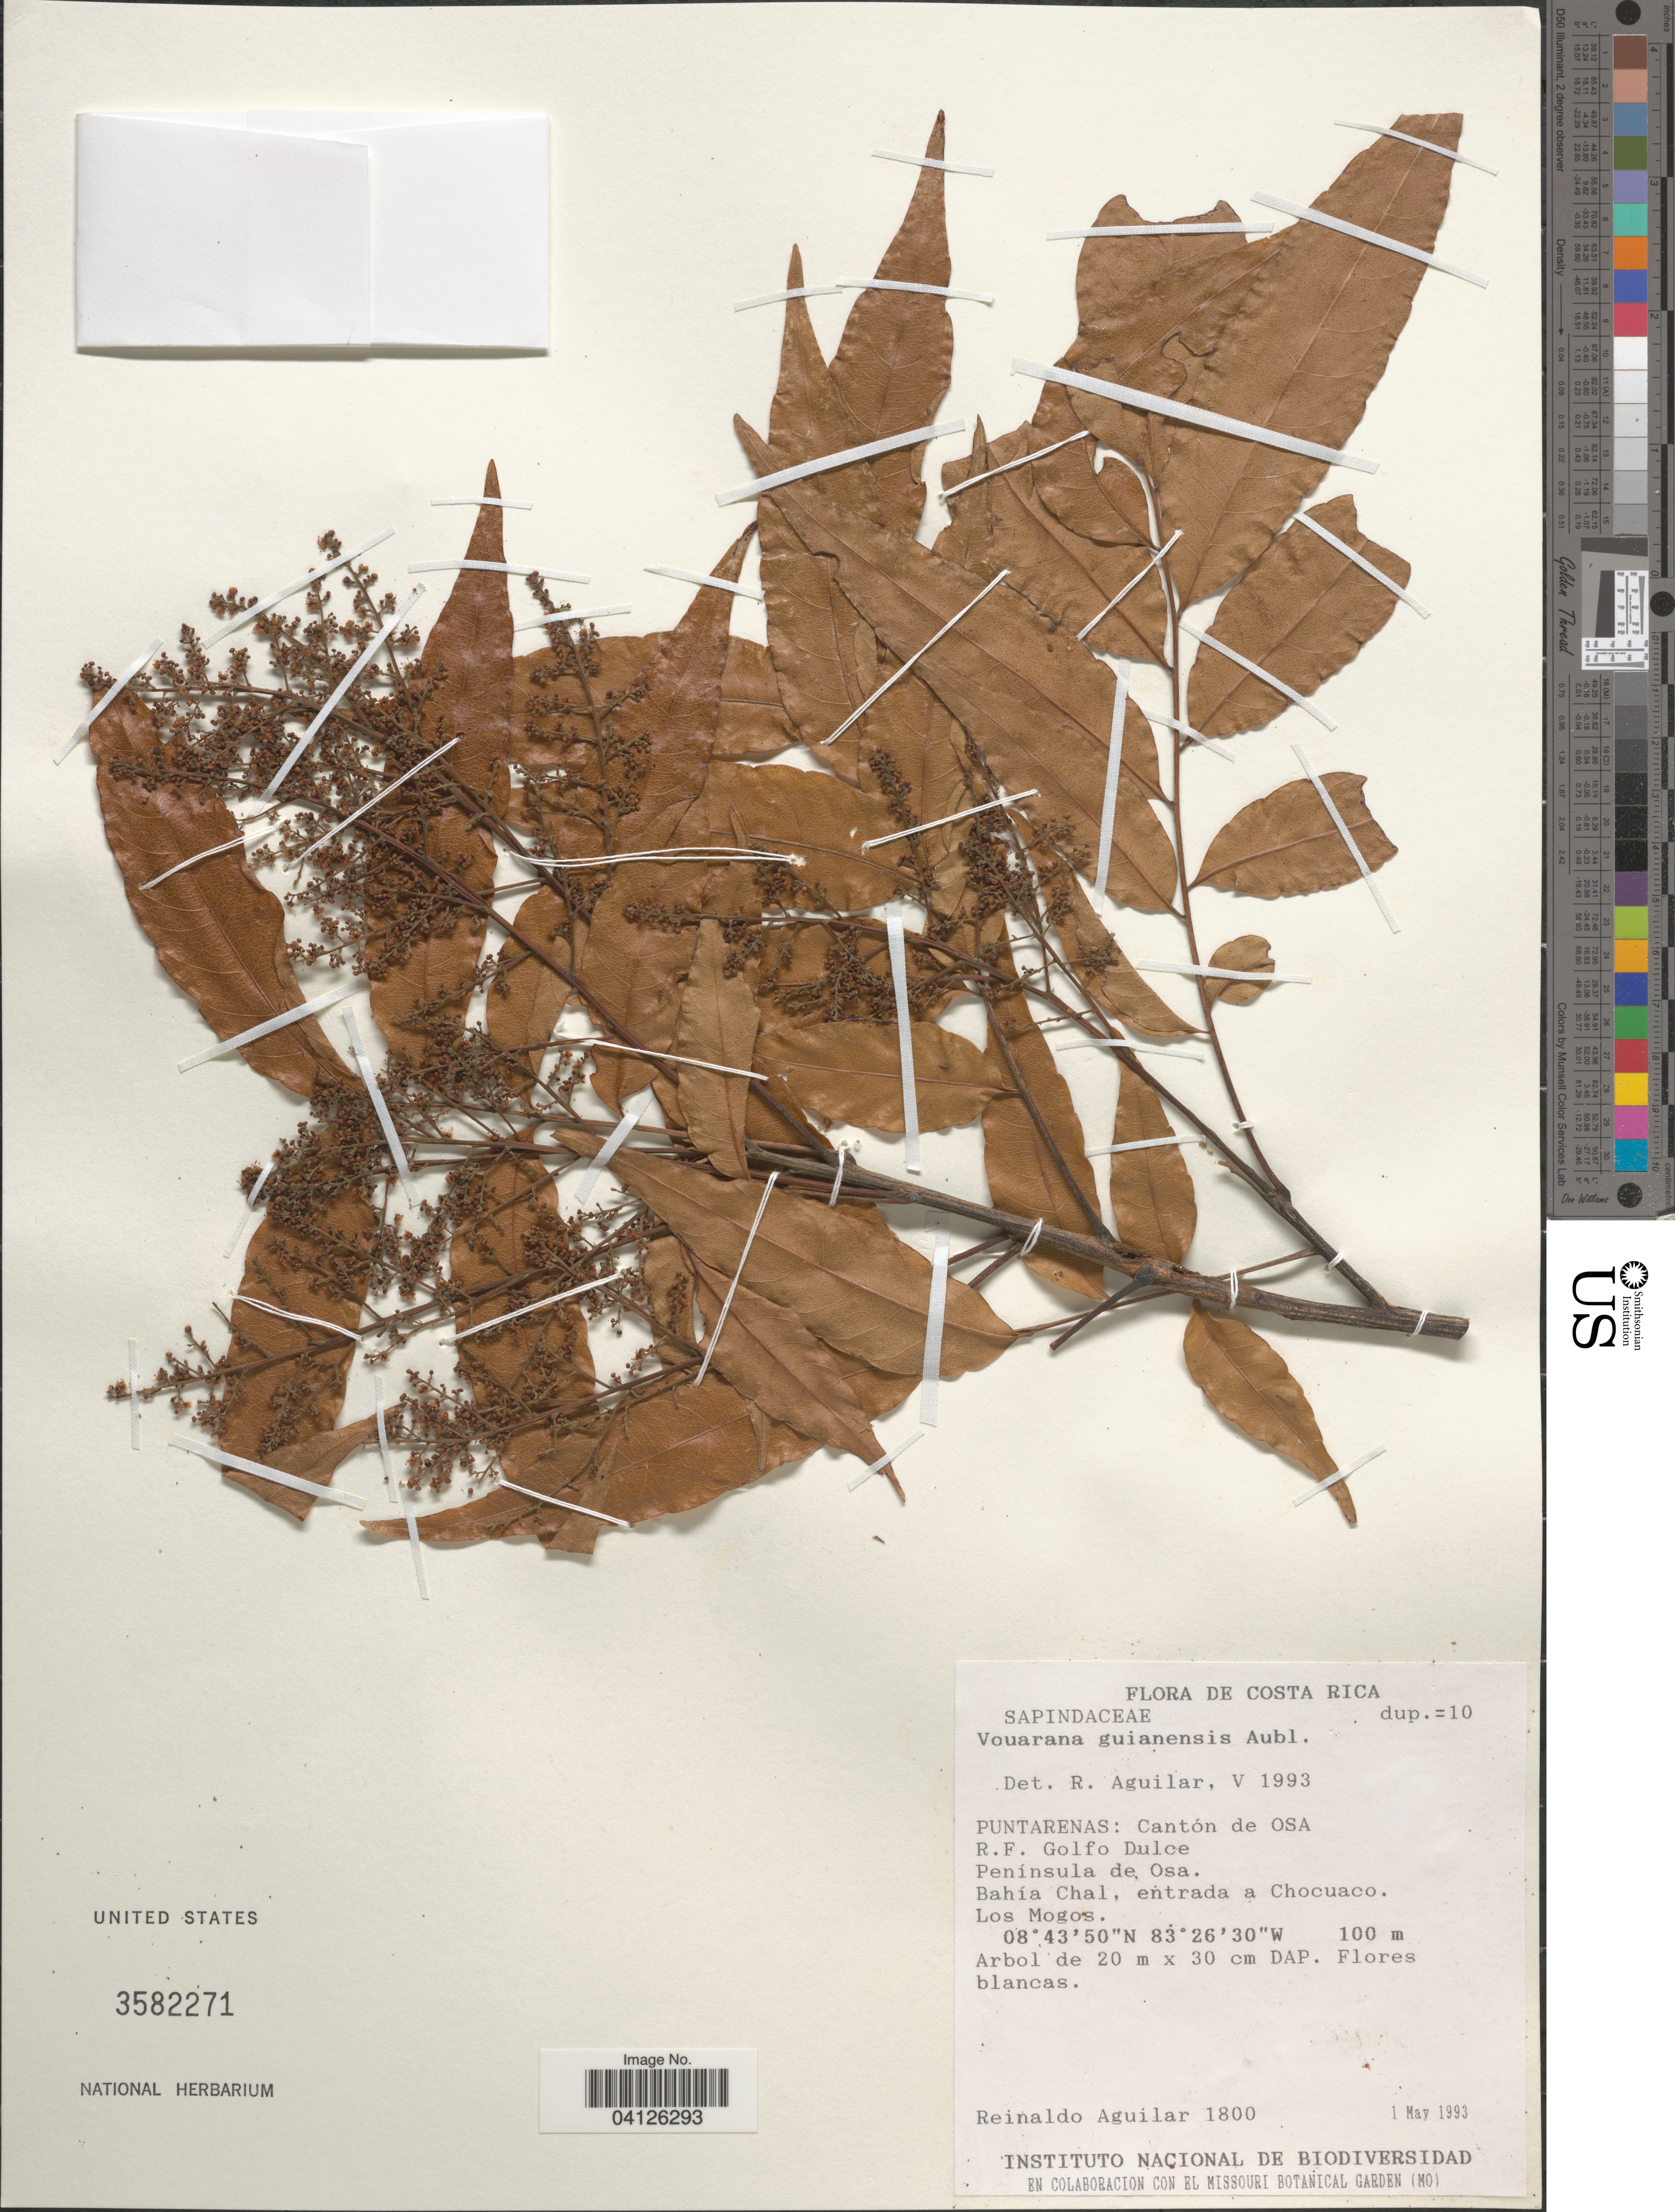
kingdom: Plantae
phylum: Tracheophyta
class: Magnoliopsida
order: Sapindales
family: Sapindaceae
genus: Vouarana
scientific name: Vouarana anomala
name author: (Steyerm.) Acev.-Rodr.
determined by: Acevedo-Rodriguez, P., (US), Smithsonian Institution - National Museum of Natural History (UNITED STATES)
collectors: R. Aguilar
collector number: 1800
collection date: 1993-05-01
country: Costa Rica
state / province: Puntarenas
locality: Cantón de Osa. R.F. Golfo Dulce. Península de Osa. Bahía Chal, entrada a Chocuaco. Los Mogos.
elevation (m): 100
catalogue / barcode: US 3582271